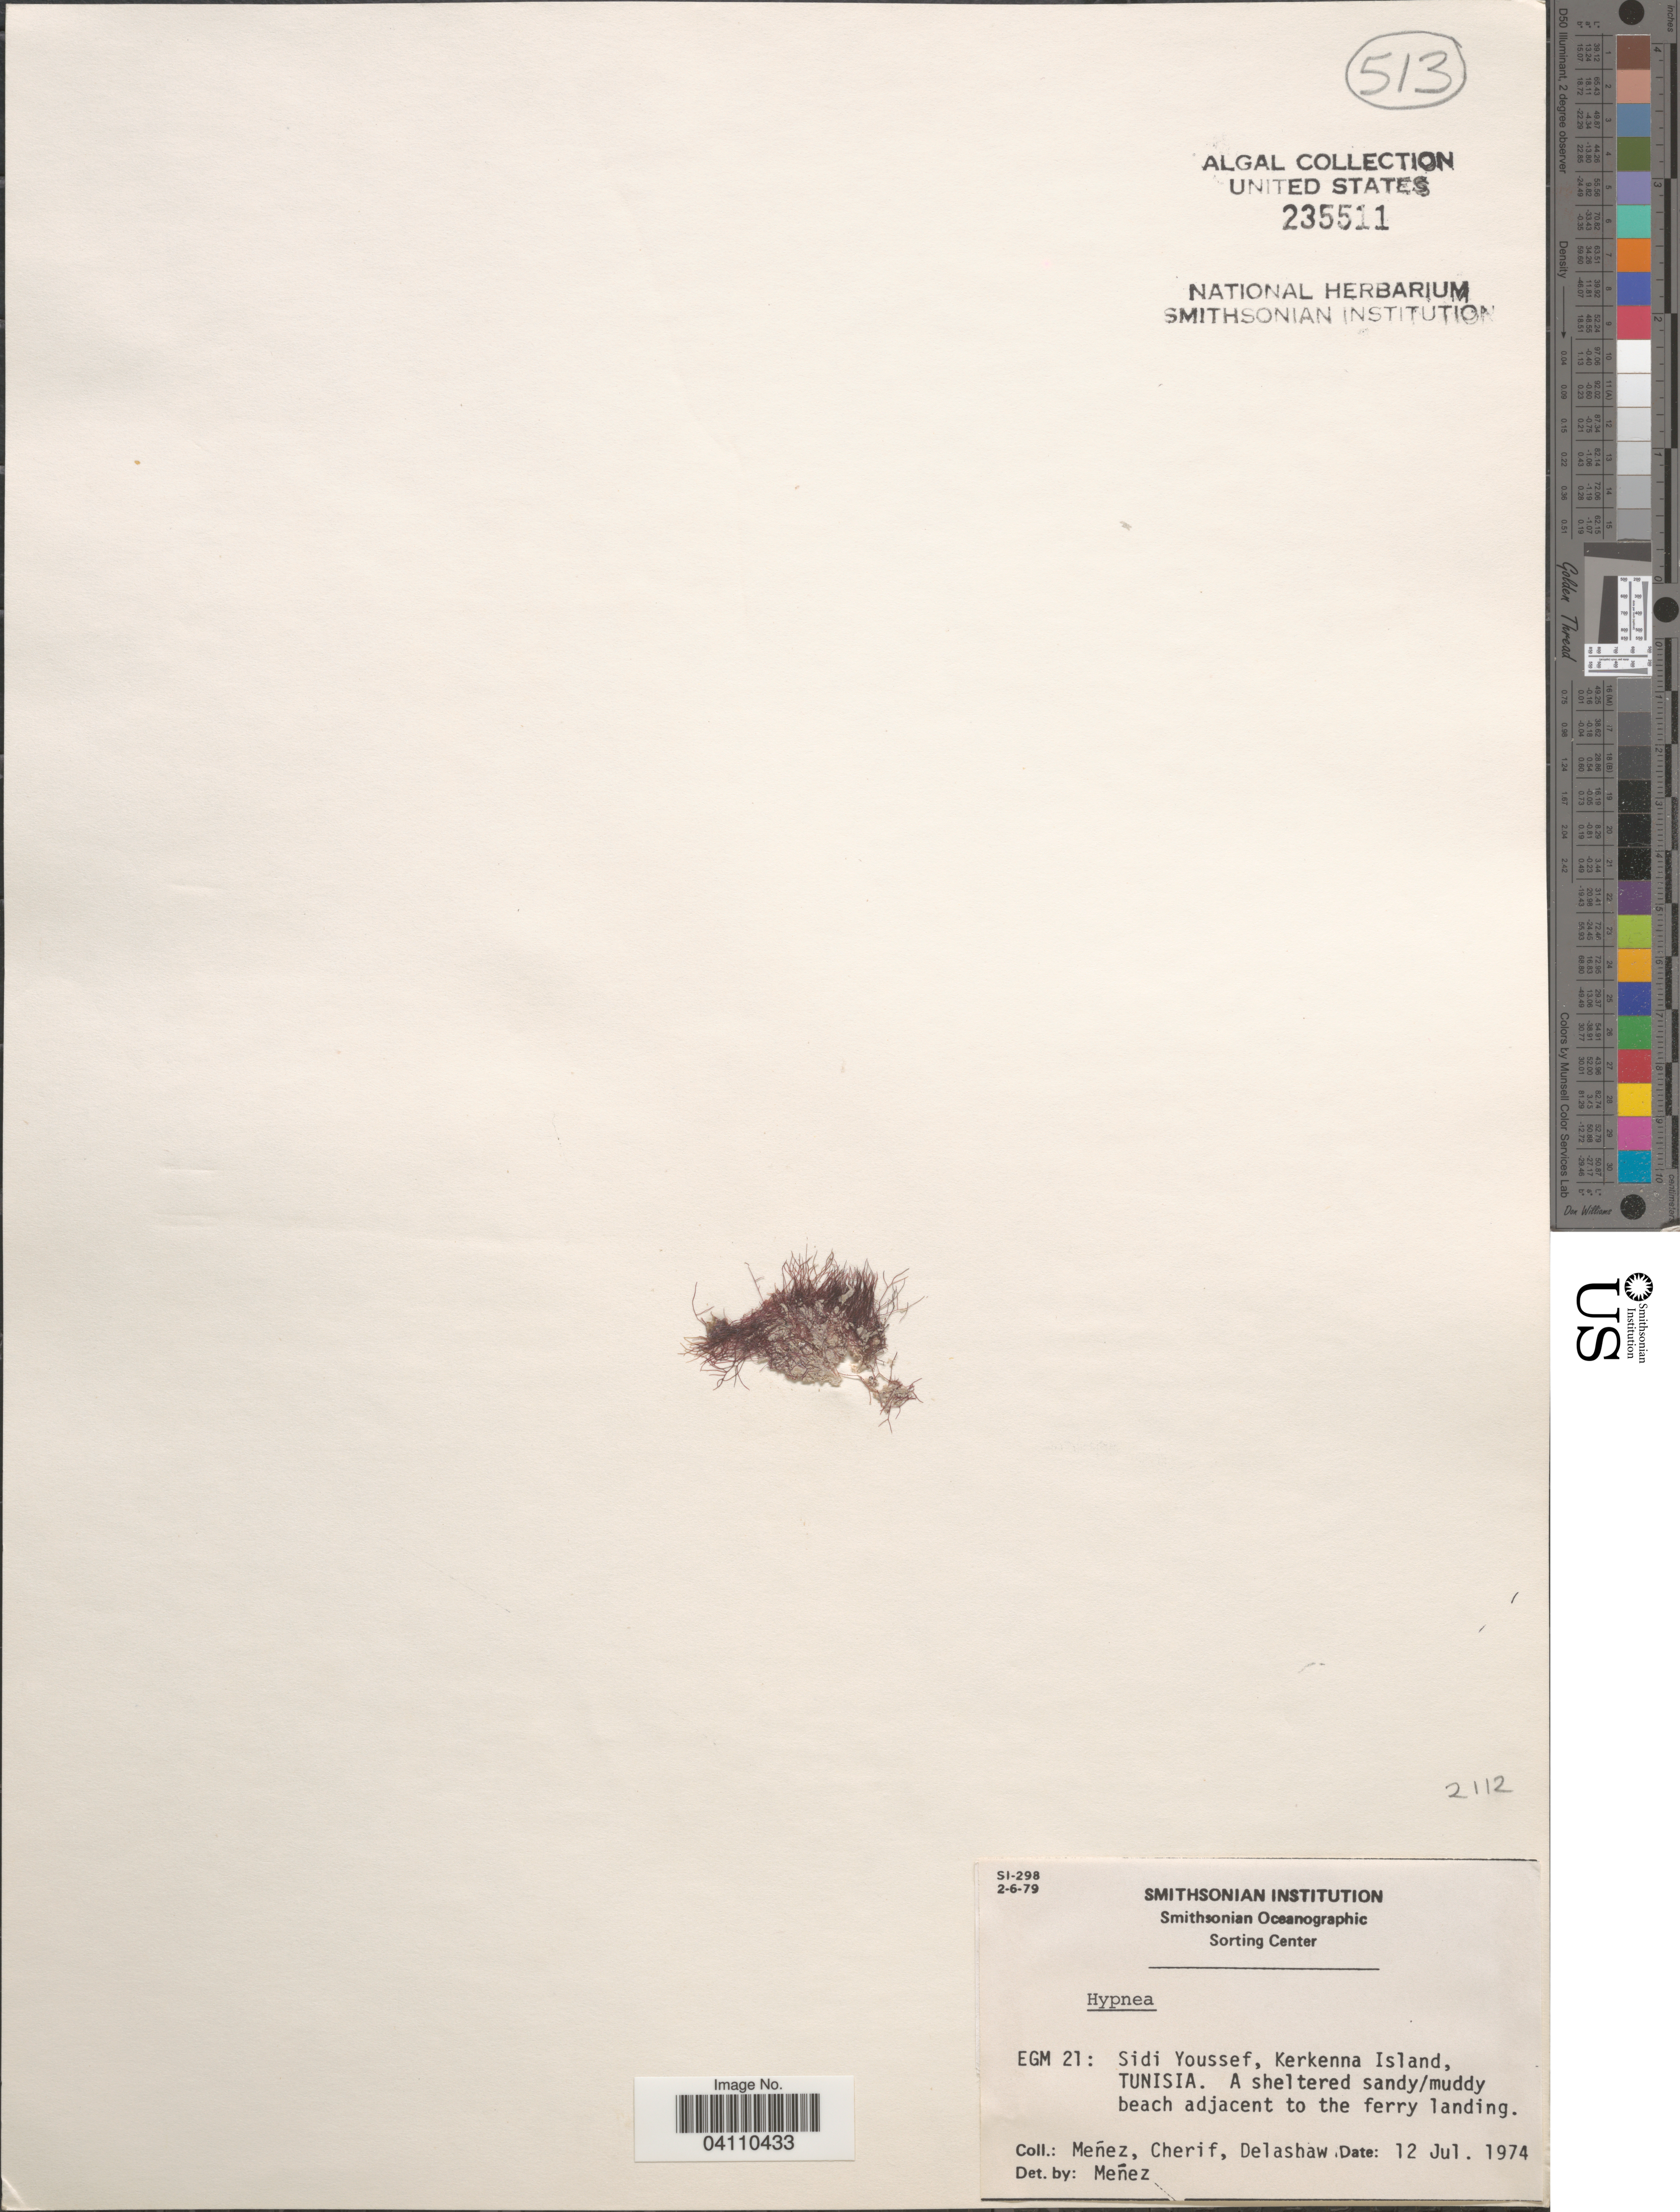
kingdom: Plantae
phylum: Rhodophyta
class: Florideophyceae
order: Gigartinales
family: Cystocloniaceae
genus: Hypnea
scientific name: Hypnea sp.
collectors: Menez, -. Cherif & -. Delashaw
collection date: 1974-07-12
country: Tunisia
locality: EGM 12: Sidi Youssef, Kerkenna Island, Tunisia. A sheltered sandy/muddy beach adjacent to the ferry landing.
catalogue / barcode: US 235511